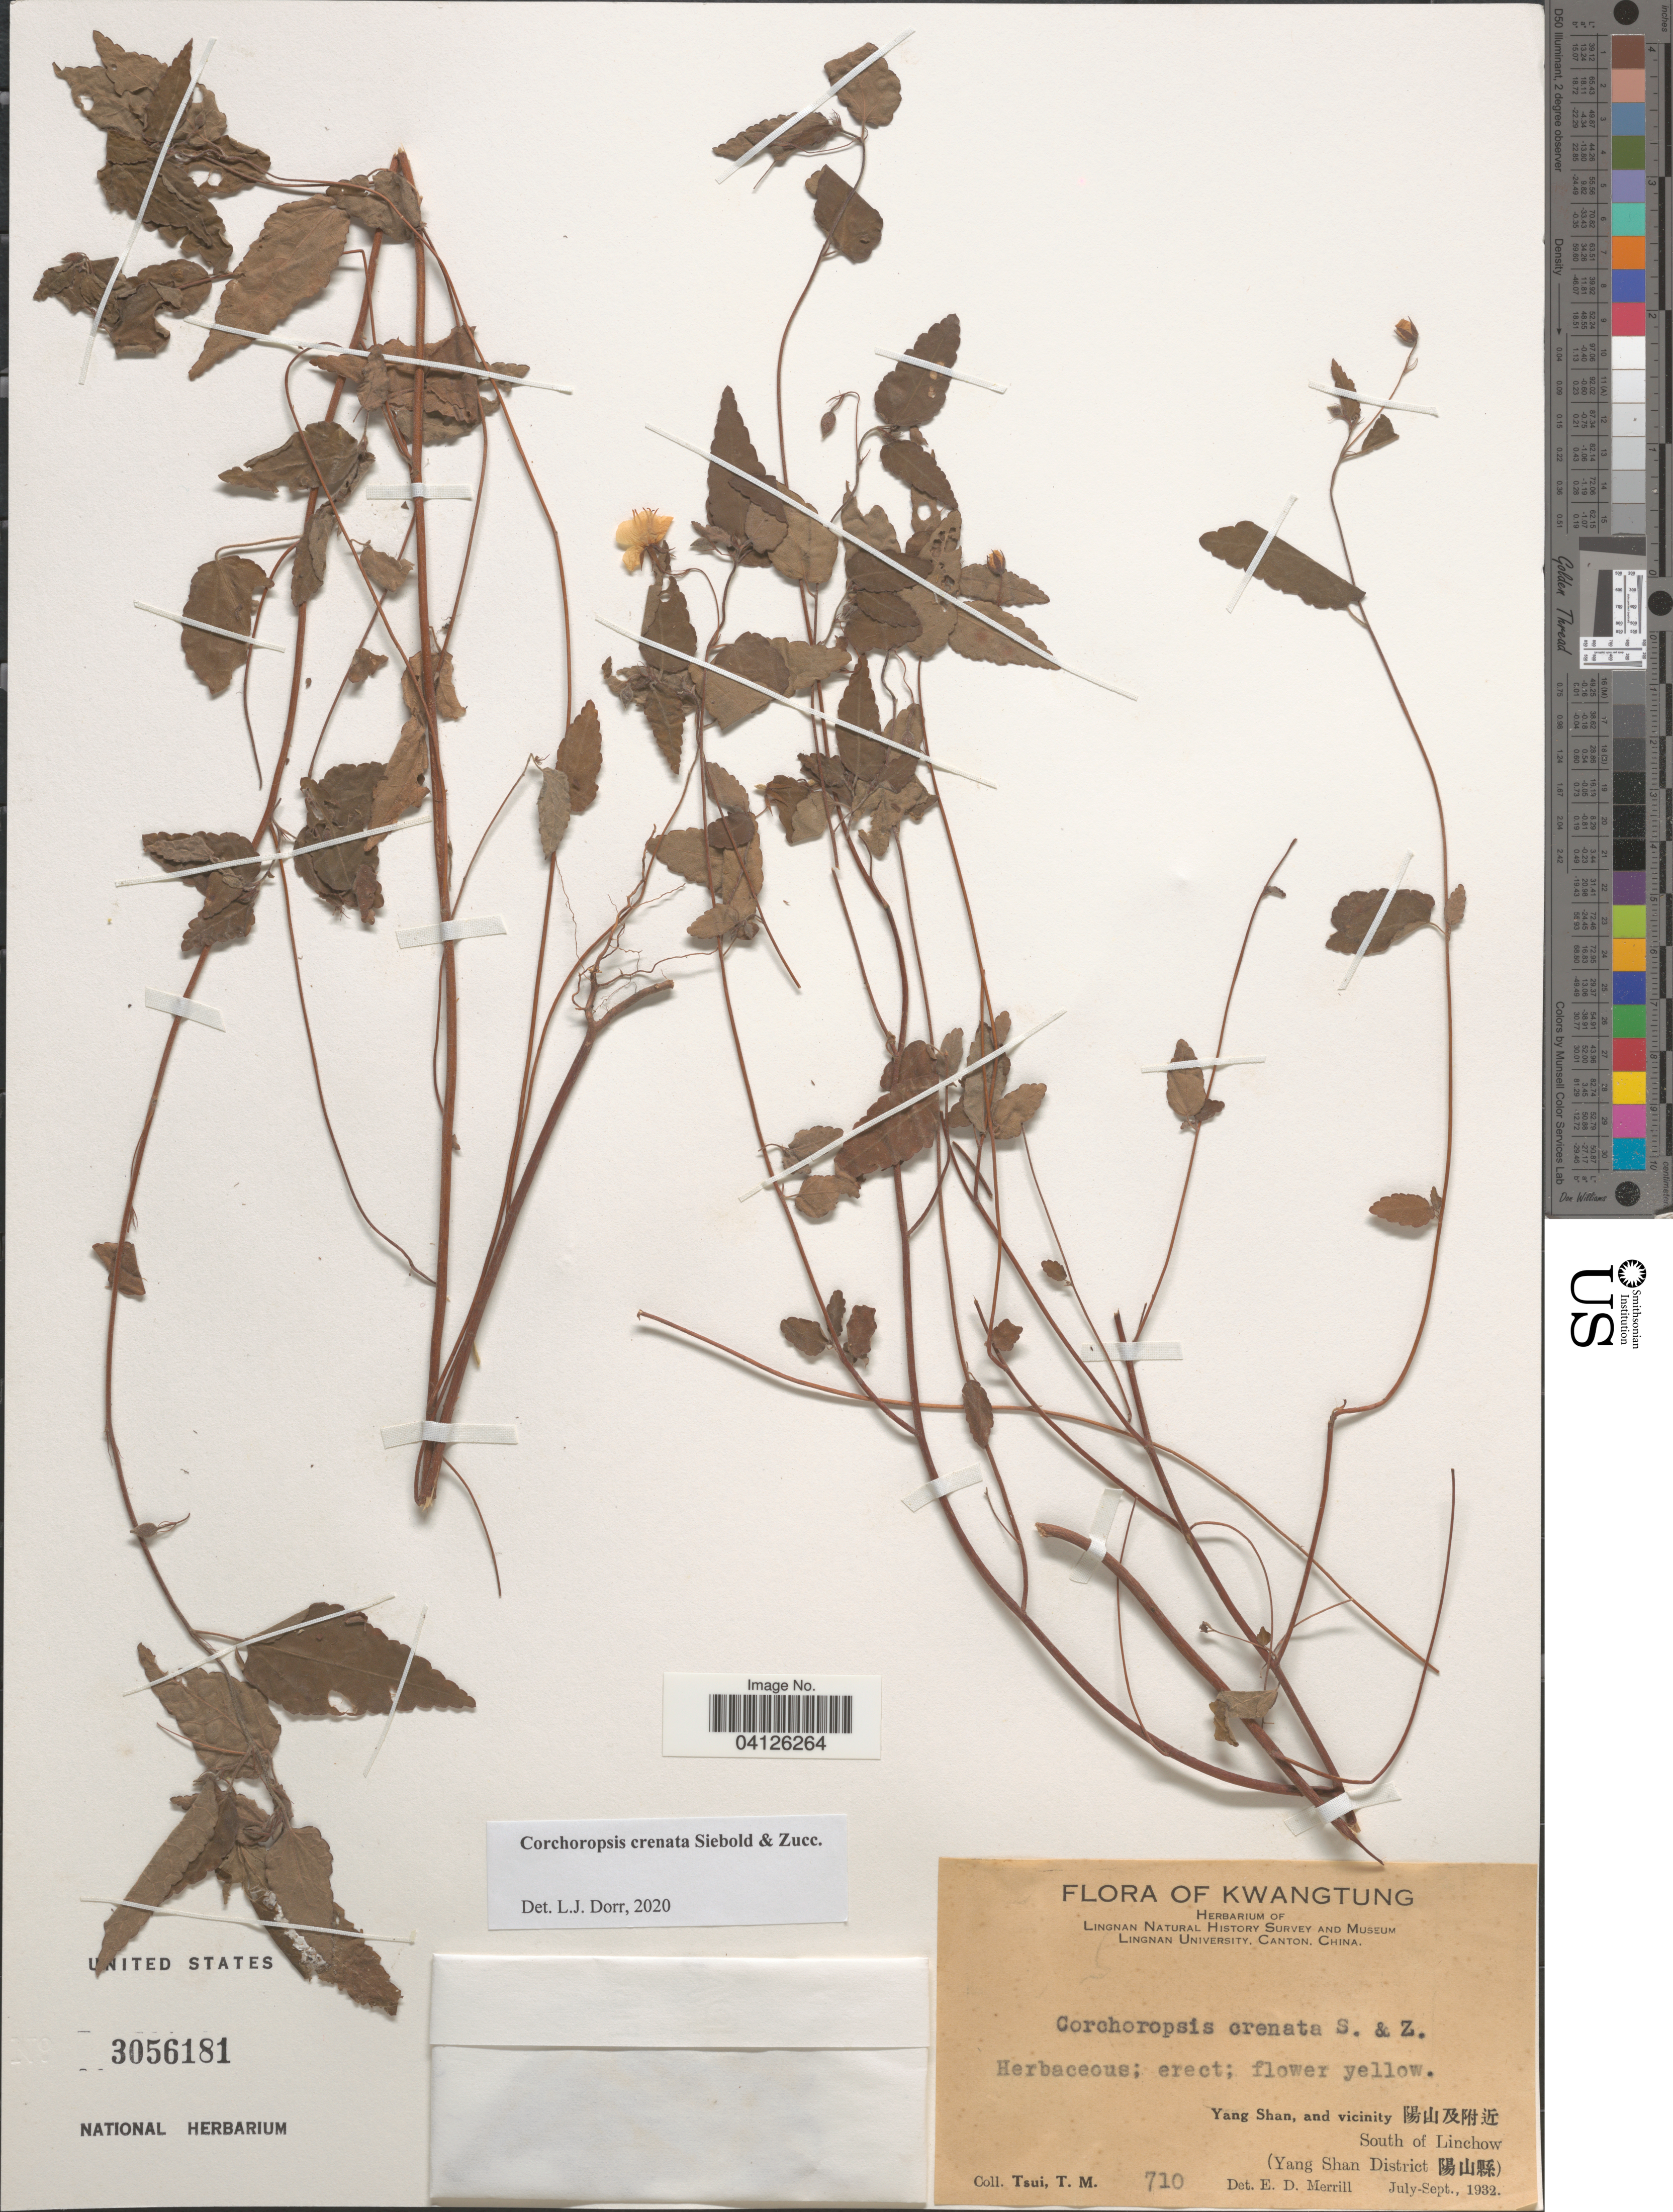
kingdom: Plantae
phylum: Tracheophyta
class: Magnoliopsida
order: Malvales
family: Malvaceae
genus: Corchoropsis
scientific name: Corchoropsis crenata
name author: Siebold & Zucc.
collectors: T. Tsui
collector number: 710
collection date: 1932-07/1932-09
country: China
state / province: Guangdong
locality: Kwangtung. Yang Shan, and vicinity X. South of Linchow (Yang Shan District X).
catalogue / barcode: US 3056181